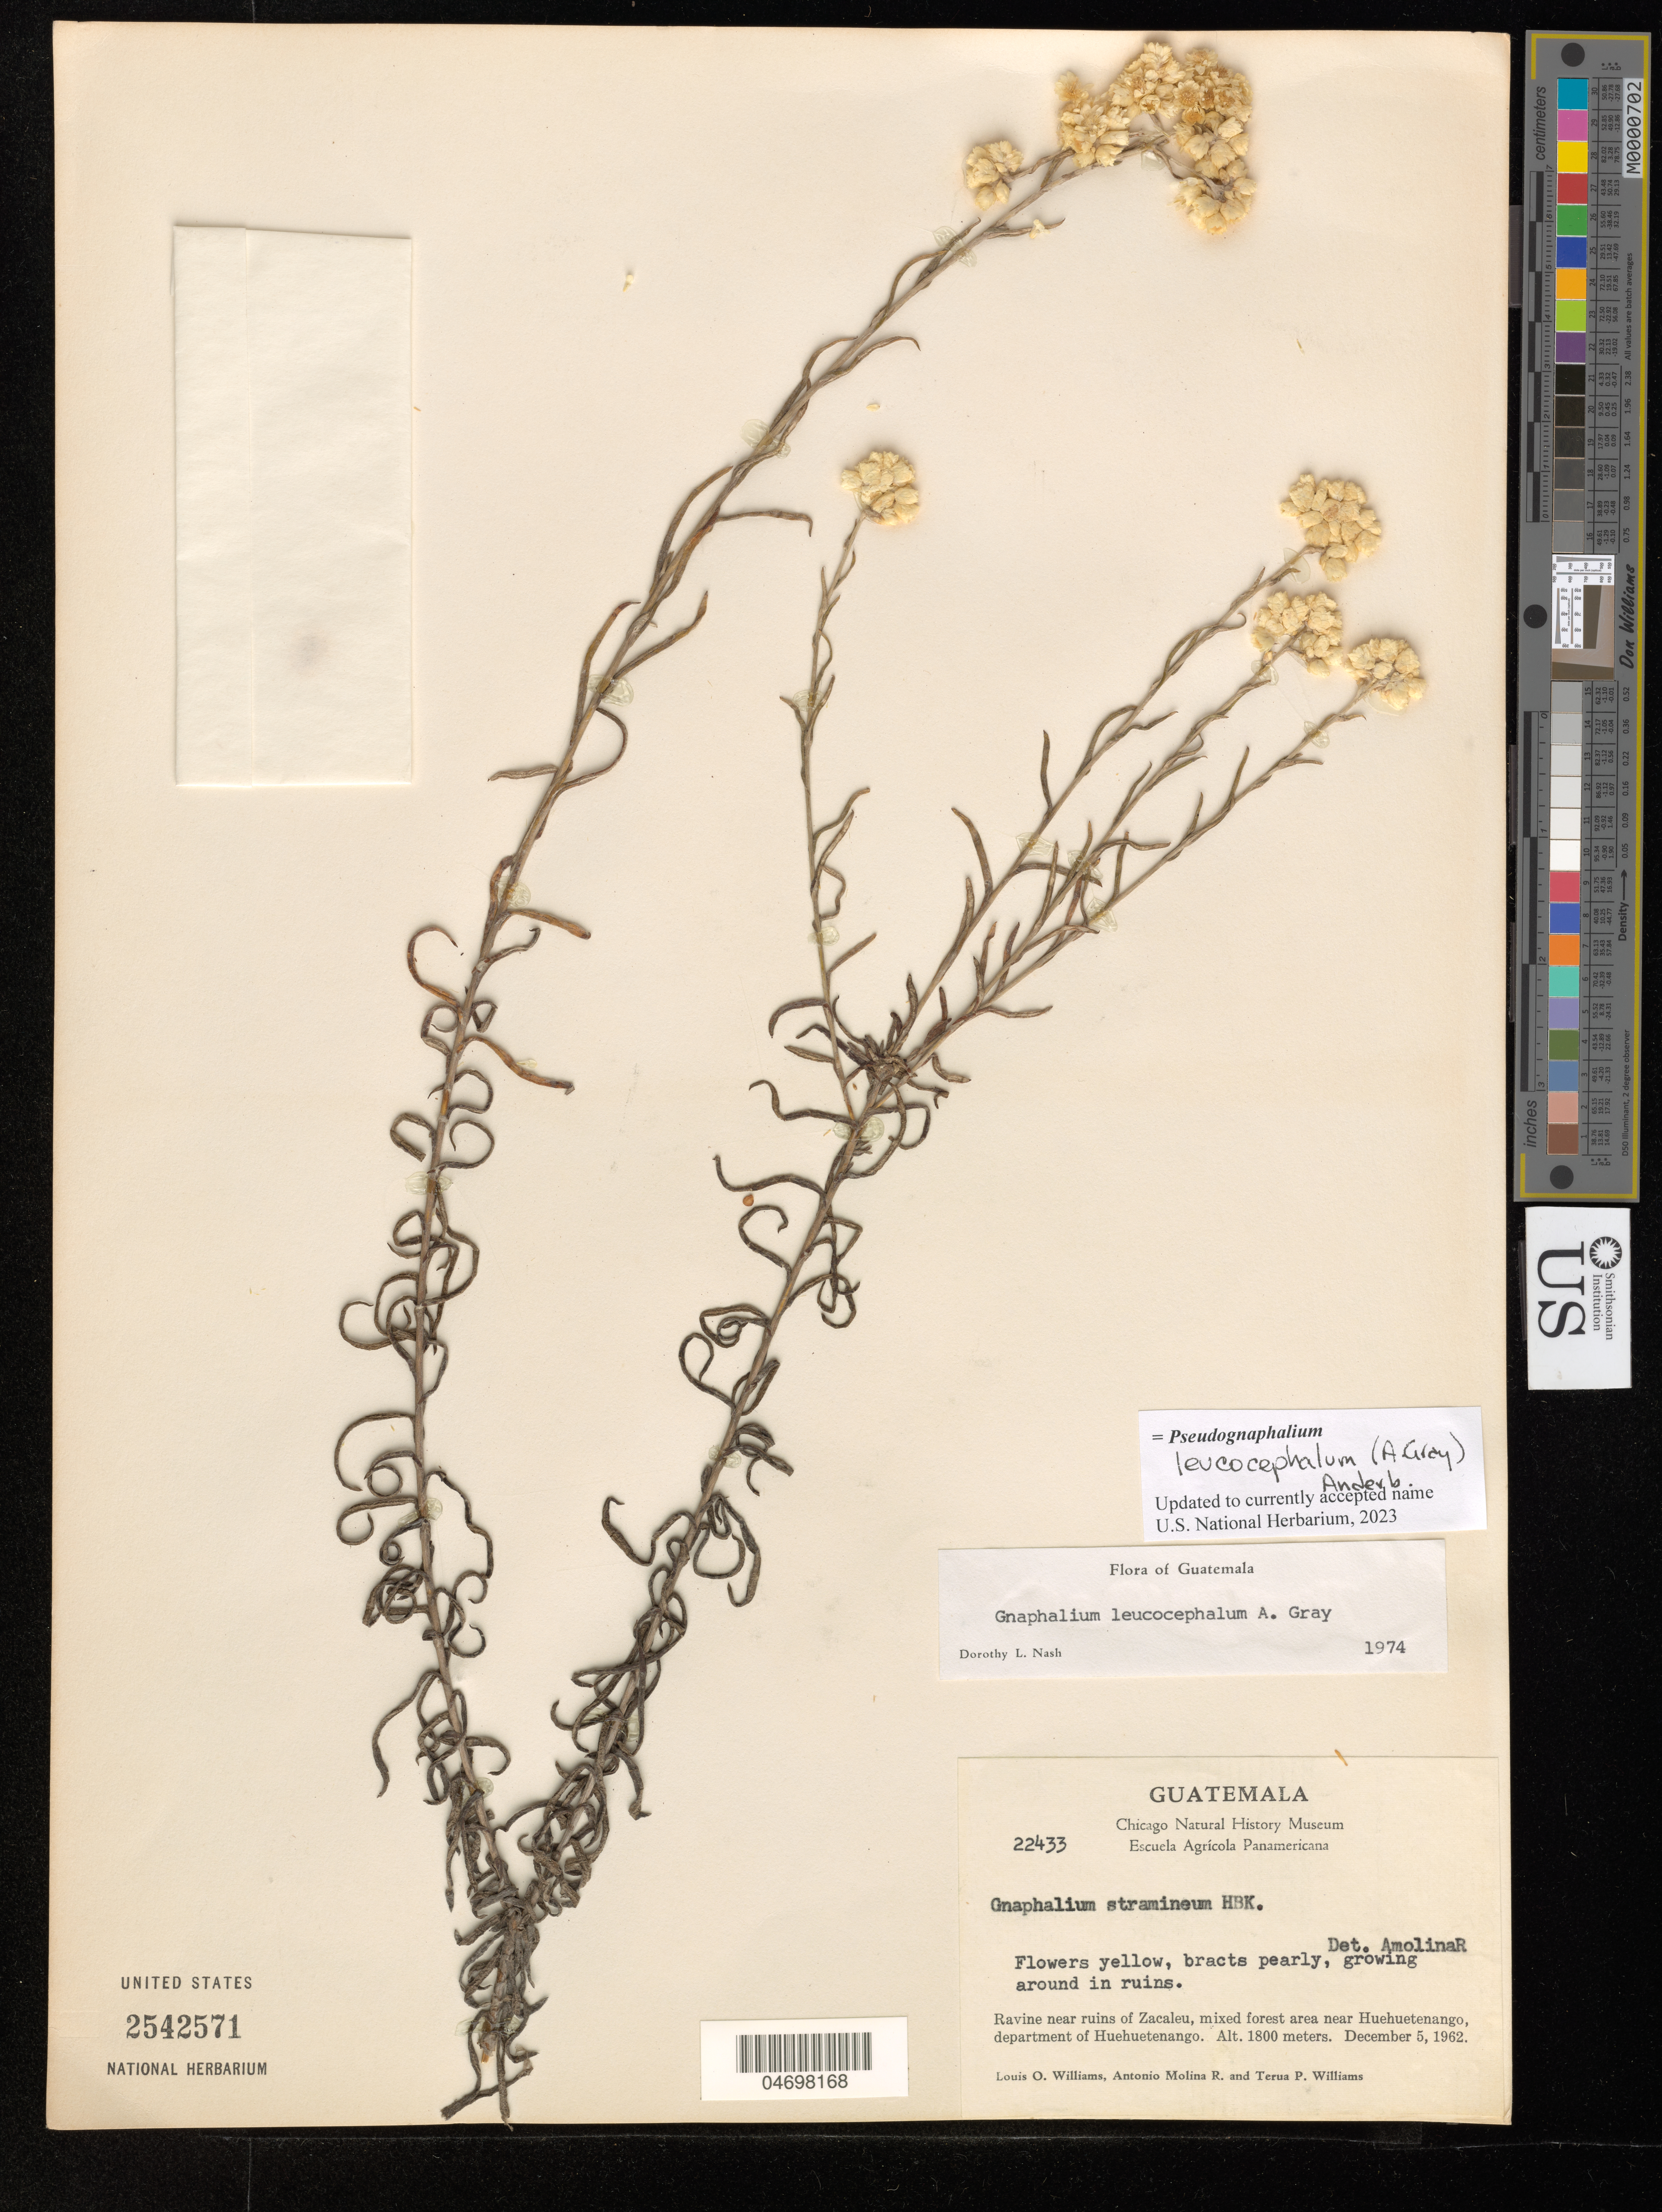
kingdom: Plantae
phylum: Tracheophyta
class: Magnoliopsida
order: Asterales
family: Asteraceae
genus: Pseudognaphalium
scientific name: Pseudognaphalium leucostegium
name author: Pruski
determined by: Nesom, Guy L.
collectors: L. O. Williams, A. Molina R. & T. P. Williams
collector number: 22433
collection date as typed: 5 Dec 1962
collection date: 1962-12-05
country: Guatemala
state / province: Huehuetenango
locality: Zacaleu, area near Huehuetenango.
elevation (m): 1800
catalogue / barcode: US 2542571